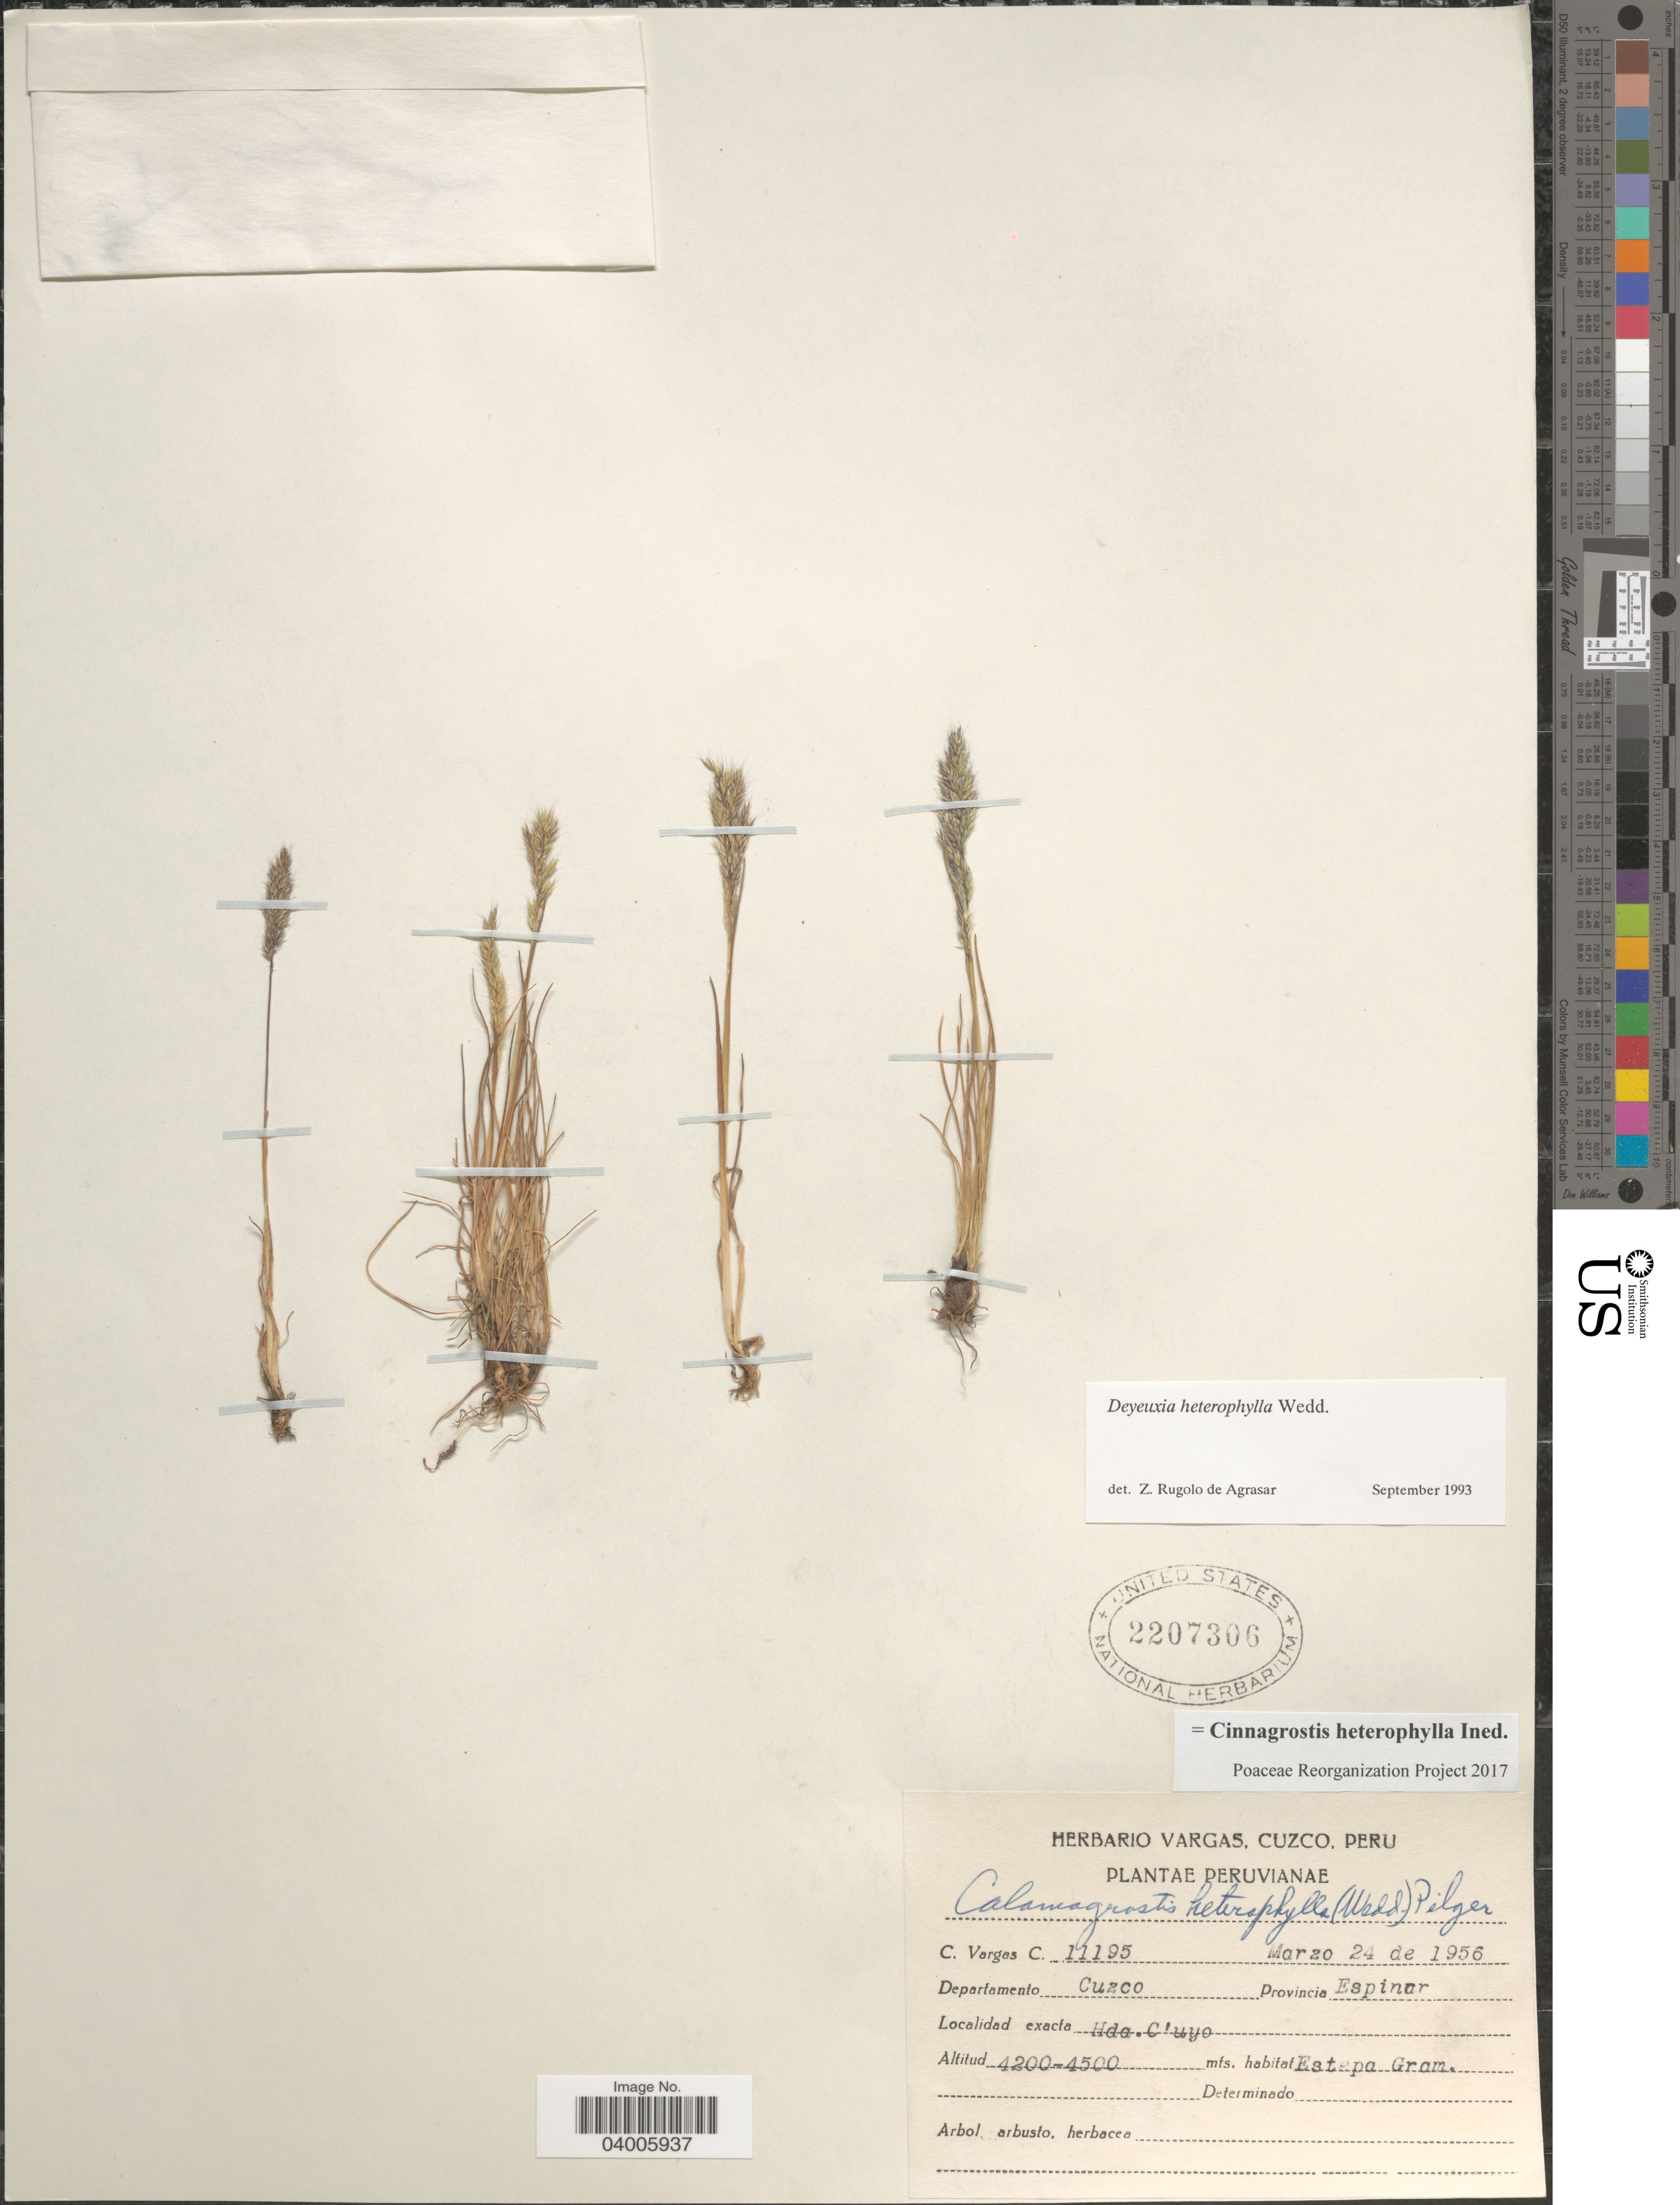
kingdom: Plantae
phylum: Tracheophyta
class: Liliopsida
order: Poales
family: Poaceae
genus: Cinnagrostis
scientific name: Cinnagrostis heterophylla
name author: (Wedd.) P.M. Peterson et al.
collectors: C. Vargas Calderón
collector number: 11195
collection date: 1956-03-24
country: Peru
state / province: Cusco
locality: Departamento Cuzco. Provincia Espinar. Hda.C'uyo.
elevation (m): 4200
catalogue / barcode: US 2207306